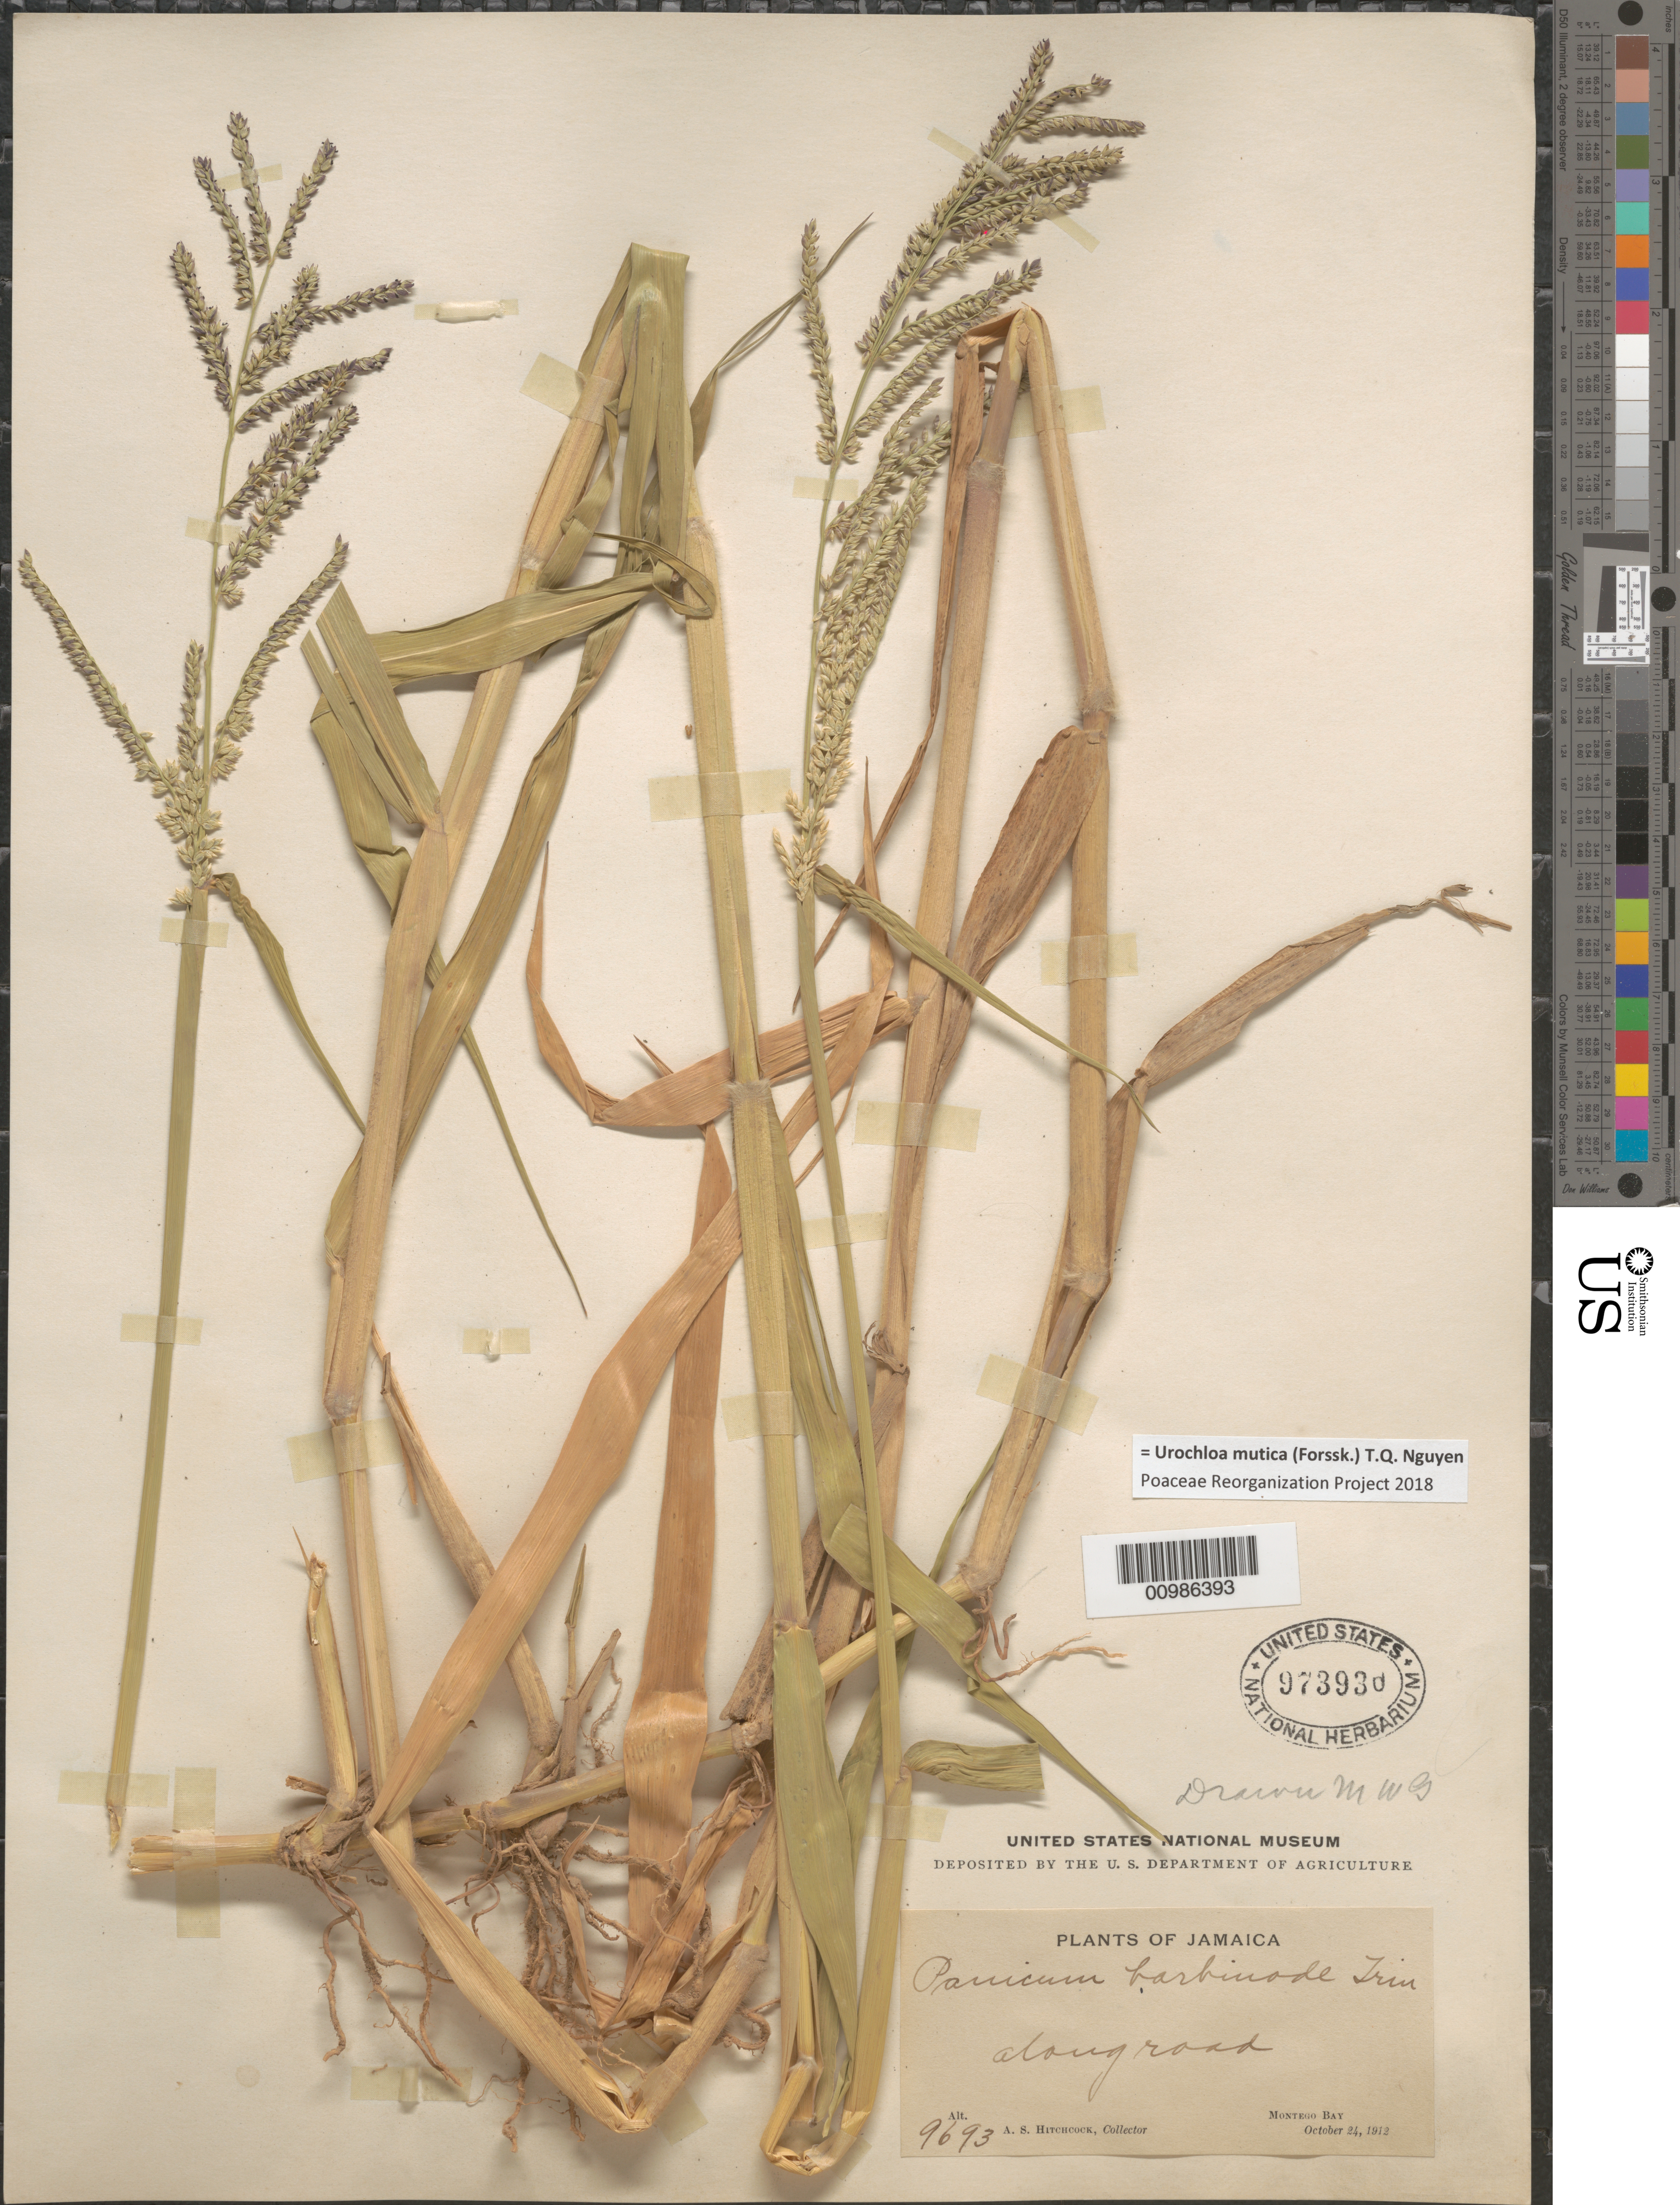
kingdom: Plantae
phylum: Tracheophyta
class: Liliopsida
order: Poales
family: Poaceae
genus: Brachiaria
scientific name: Brachiaria mutica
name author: (Forssk.) Stapf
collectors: A. S. Hitchcock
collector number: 9693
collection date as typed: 24 Oct 1912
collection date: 1912-10-24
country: Jamaica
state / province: Saint James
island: Jamaica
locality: Montego Bay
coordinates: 0 N, 0 E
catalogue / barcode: US 973938